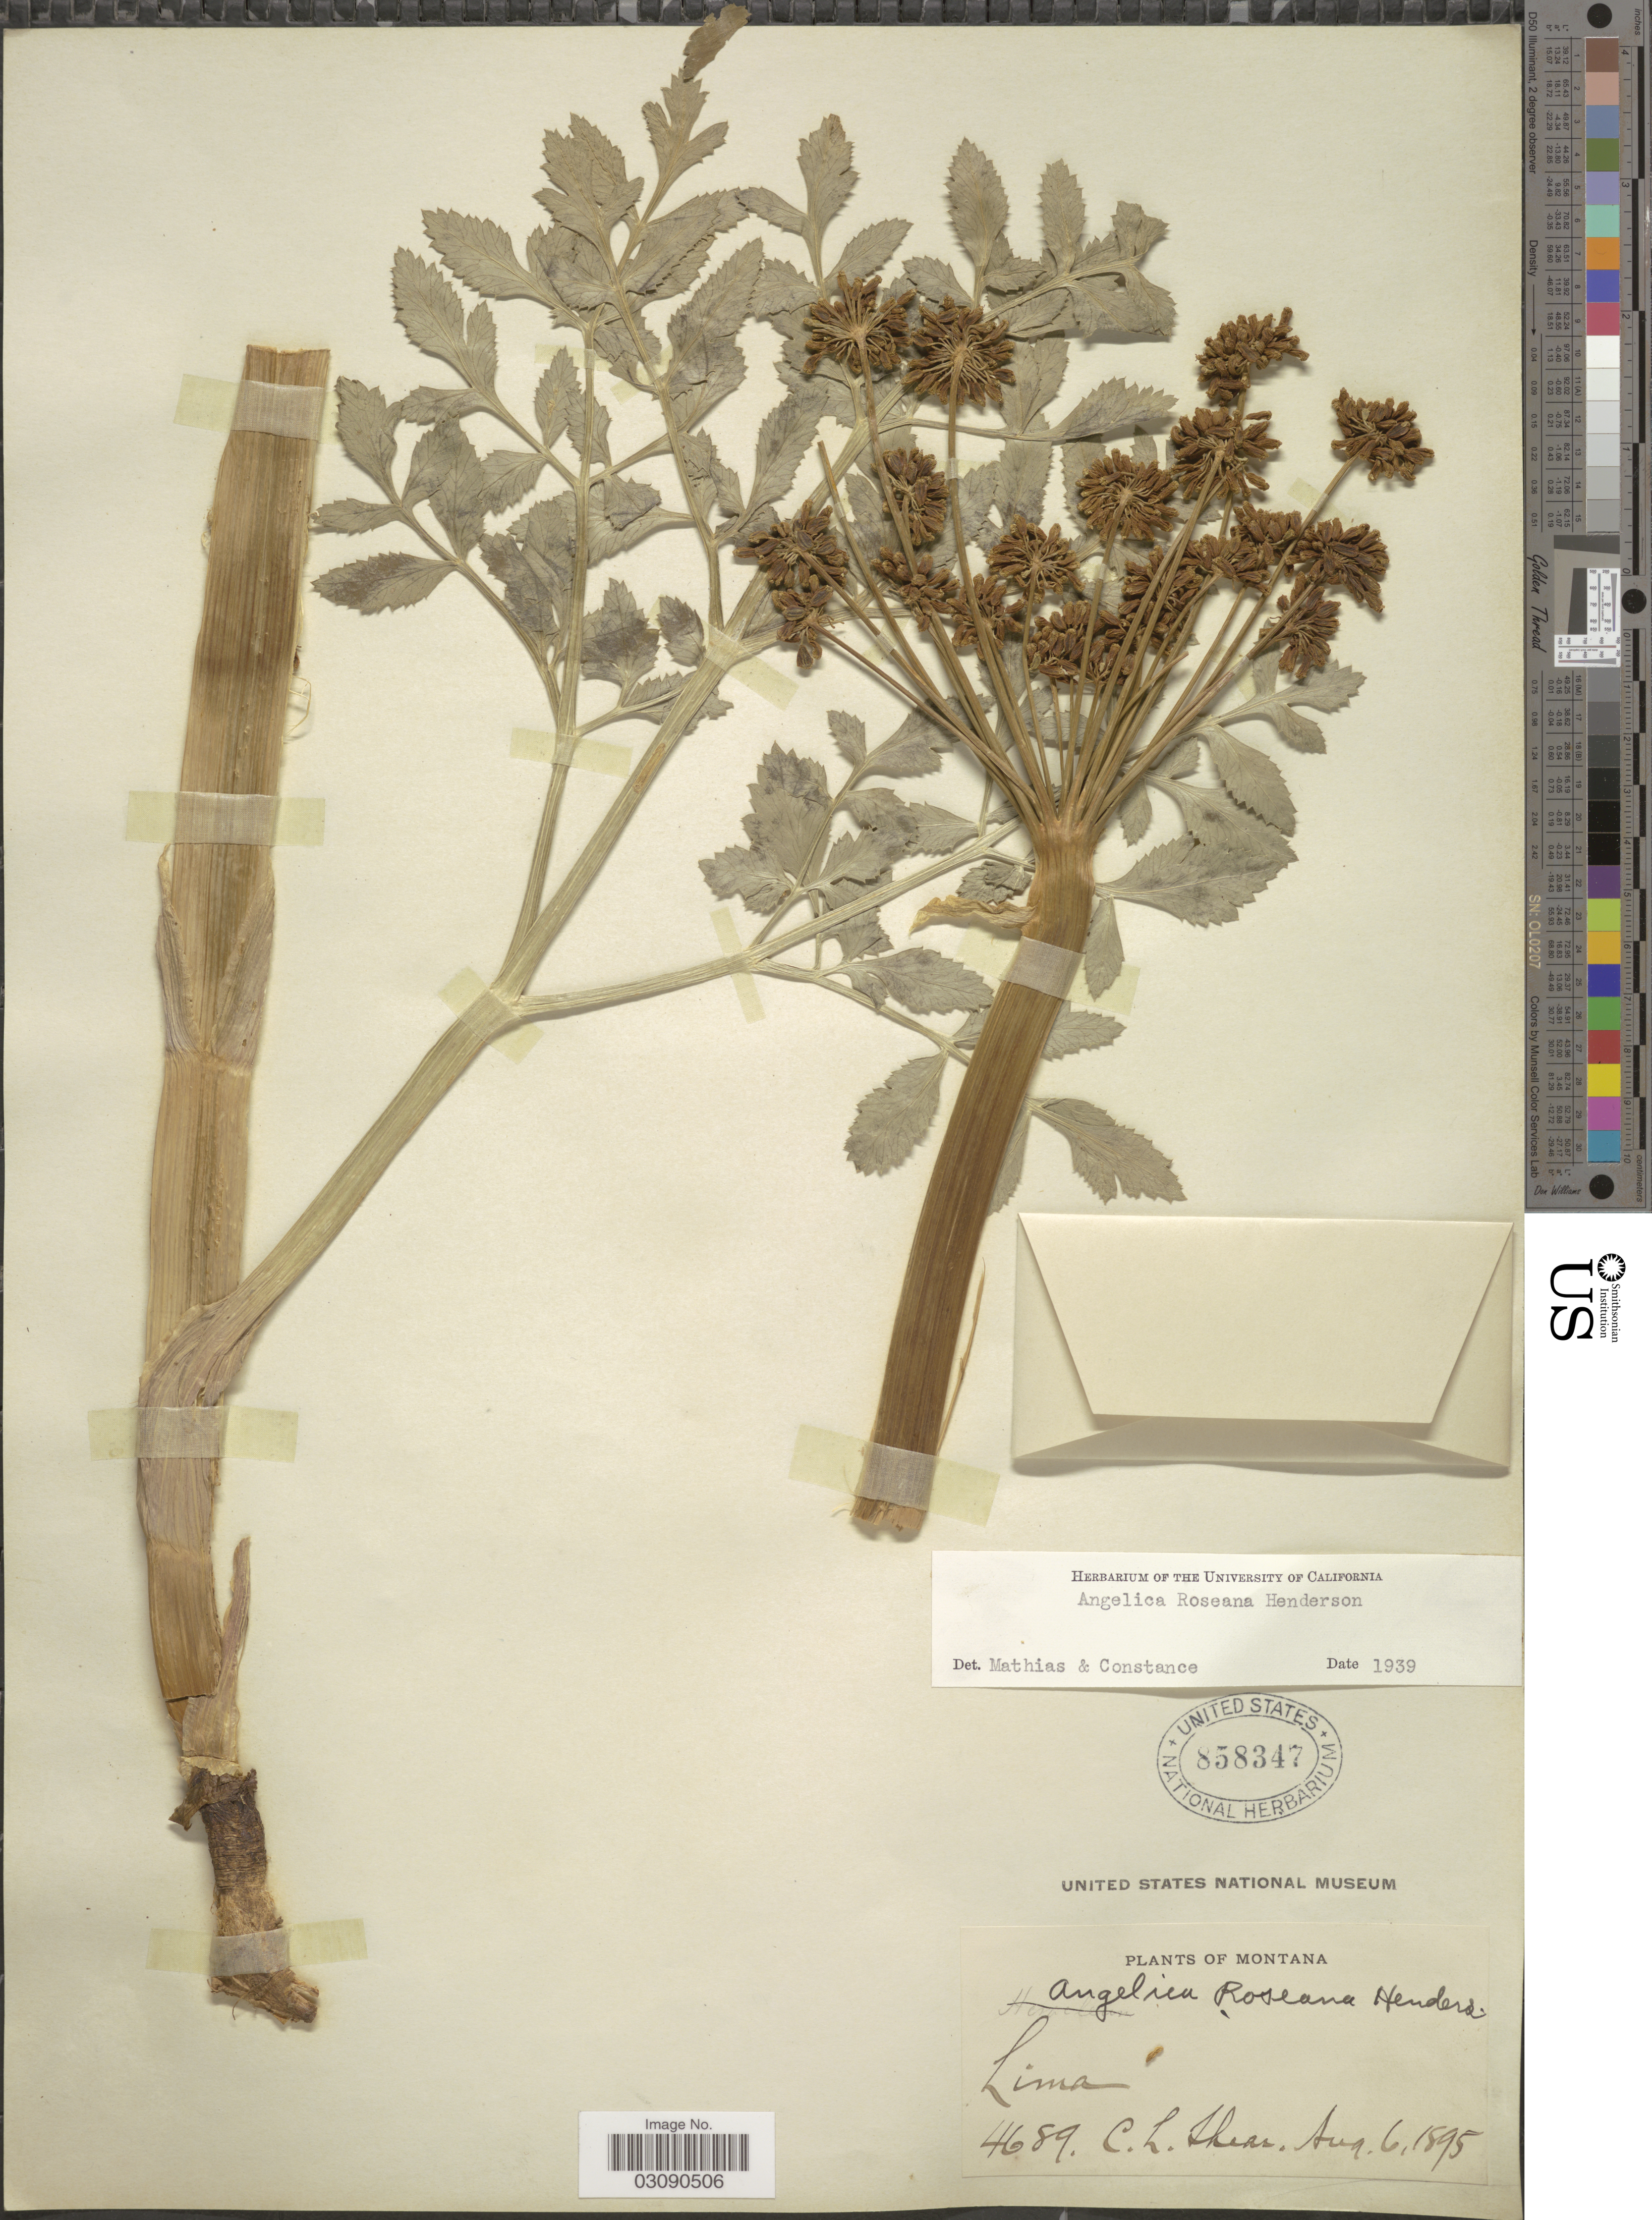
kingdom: Plantae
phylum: Tracheophyta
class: Magnoliopsida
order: Apiales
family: Apiaceae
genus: Angelica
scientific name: Angelica roseana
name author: L.F. Hend.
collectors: C. L. Shear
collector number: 4689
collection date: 1895-08-06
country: United States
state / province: Montana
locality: Lima.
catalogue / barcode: US 858347